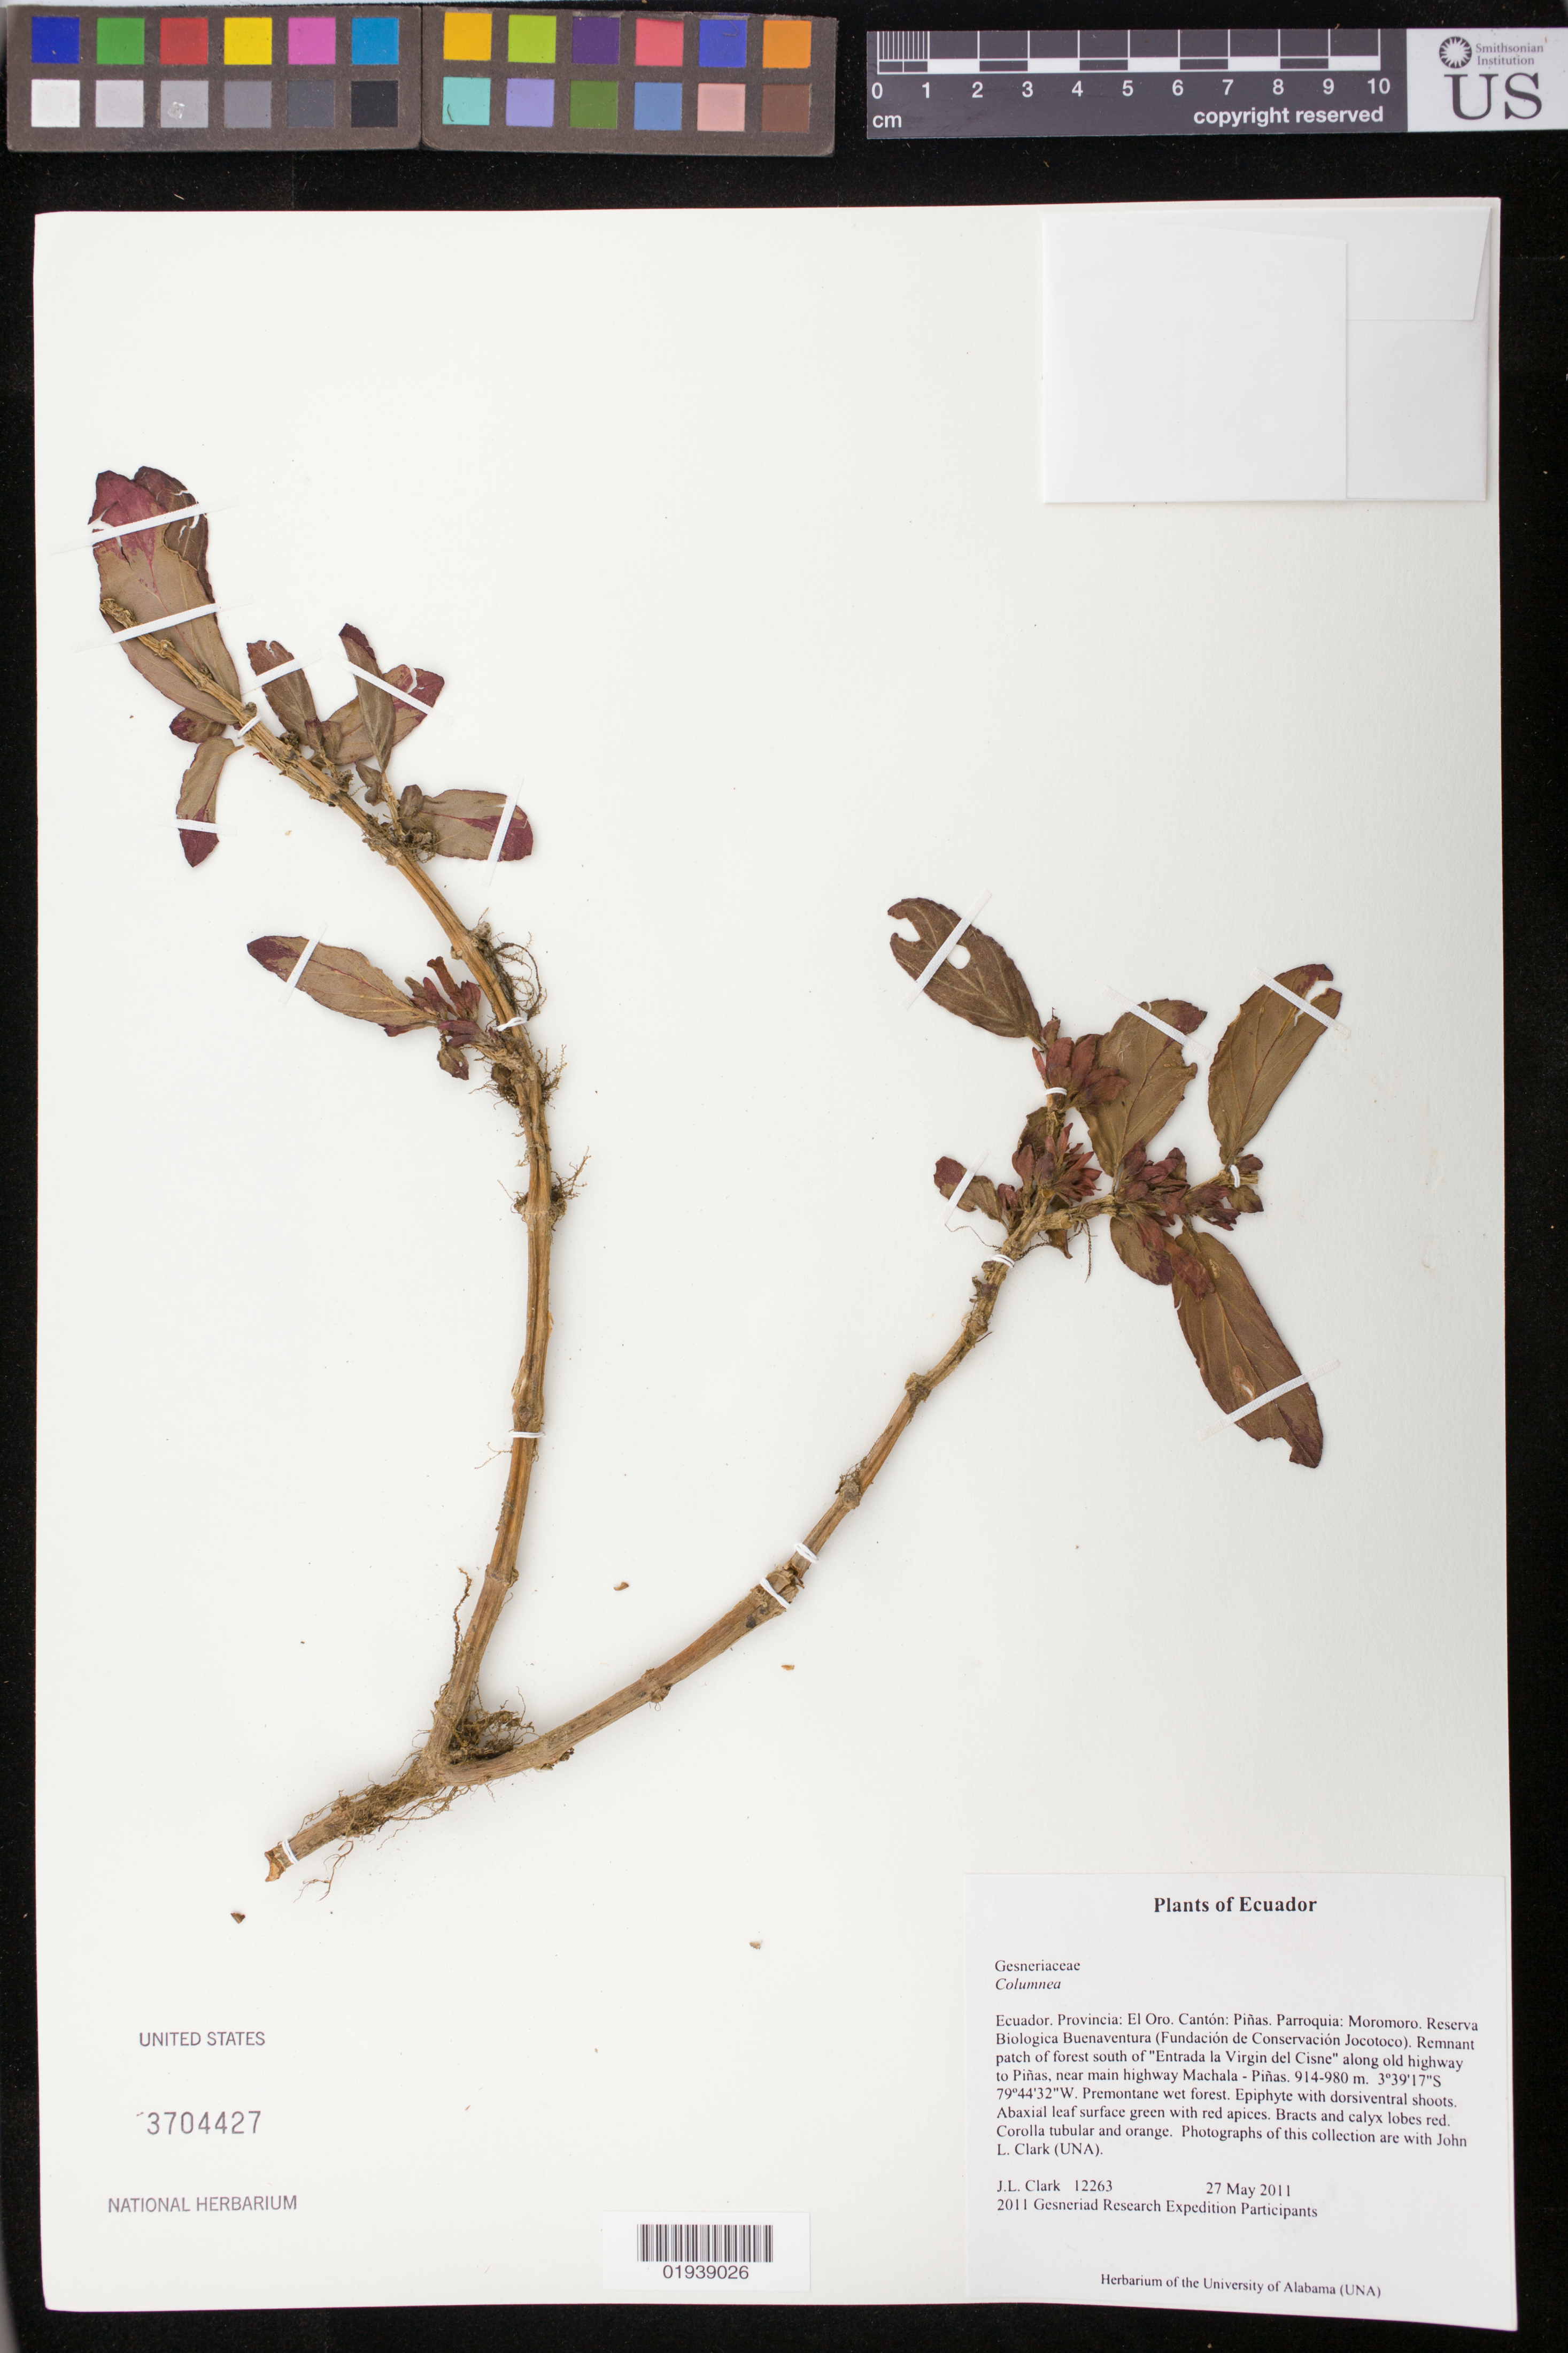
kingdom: Plantae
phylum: Tracheophyta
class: Magnoliopsida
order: Lamiales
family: Gesneriaceae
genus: Columnea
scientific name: Columnea sp.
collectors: J. L. Clark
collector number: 12263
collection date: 2011-05-27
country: Ecuador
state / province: El Oro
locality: Cantón: Piñas. Parroquia: Moromoro. reserva Biologica Buenaventura (Fundación de Conservación Jocotoco). Remnant patch forest south of "Entrada la Virgin del Cisne"along old highway to Piñas, near main highway Machala-Piñas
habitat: Premontane wet forest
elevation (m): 914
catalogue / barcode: US 3704427